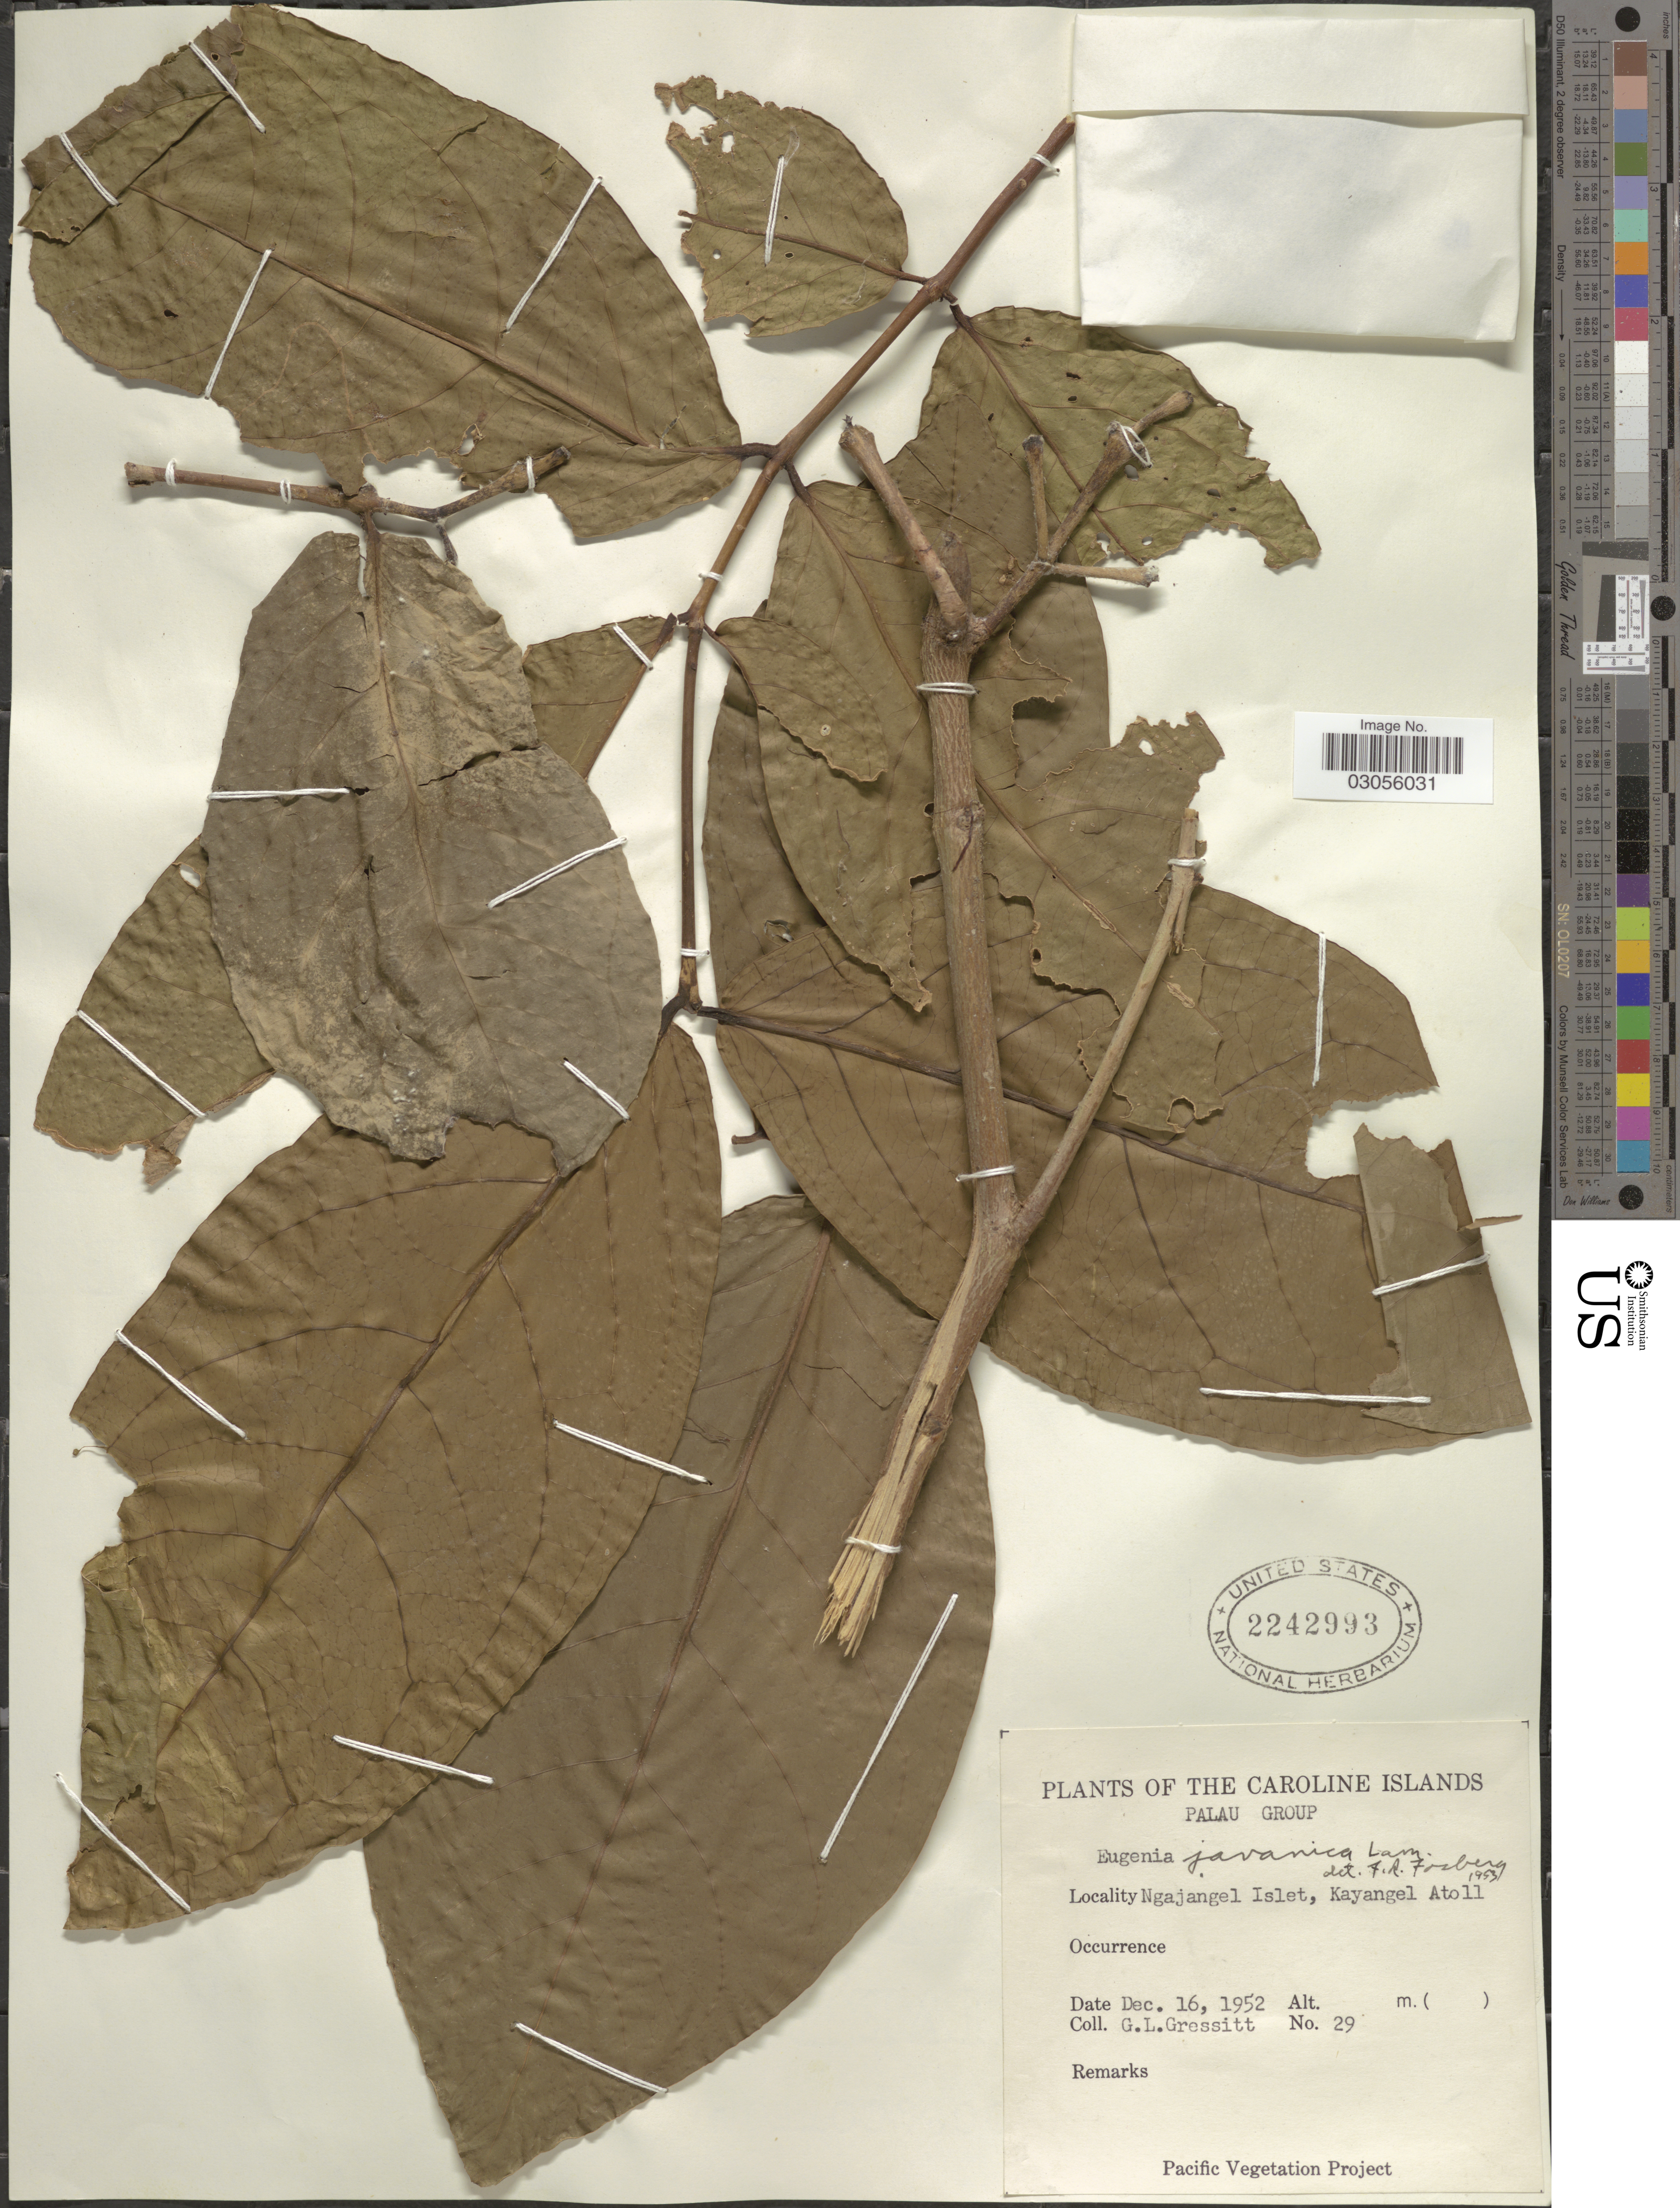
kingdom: Plantae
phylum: Tracheophyta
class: Magnoliopsida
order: Myrtales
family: Myrtaceae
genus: Syzygium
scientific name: Syzygium samarangense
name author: (Blume) Merr. & L.M. Perry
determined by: Strong, Mark T., (BOT), Smithsonian Institution - National Museum of Natural History (UNITED STATES)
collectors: G. Gressitt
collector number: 29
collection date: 1952-12-16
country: Palau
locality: The Caroline Islands, Palau Group. Ngajangel Islet, Kayangel Atoll.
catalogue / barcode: US 2242993